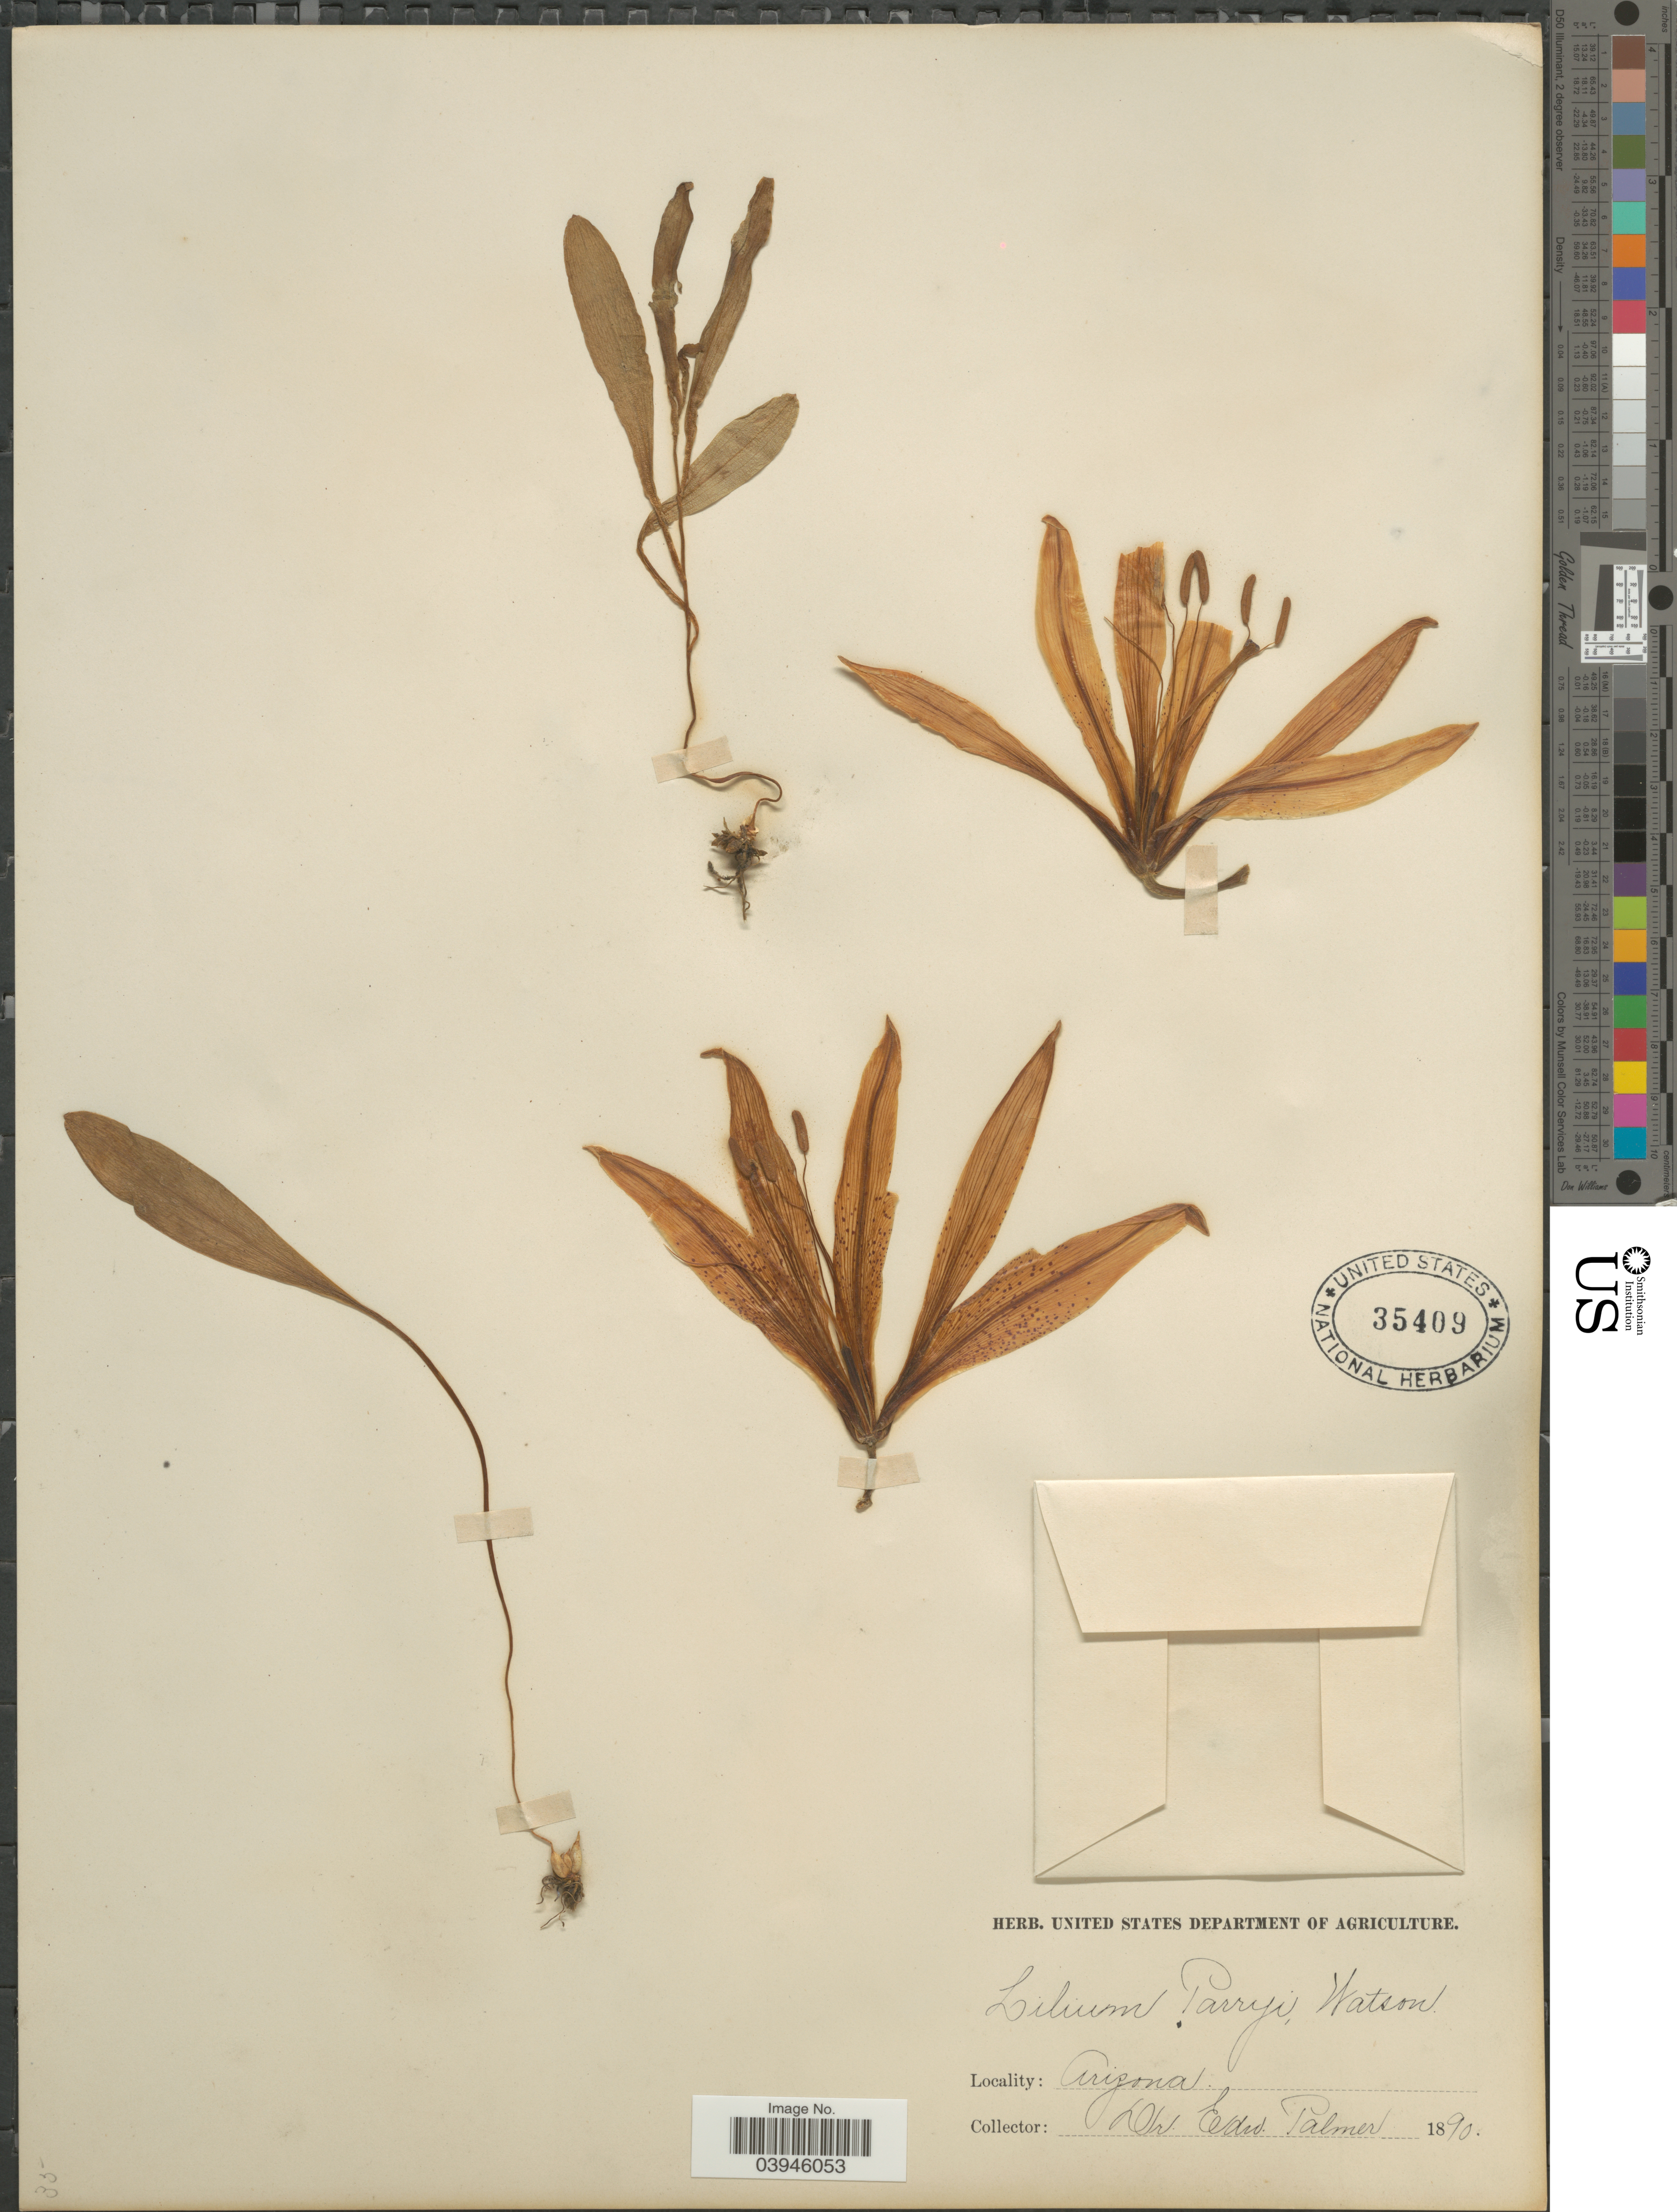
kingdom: Plantae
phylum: Tracheophyta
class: Liliopsida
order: Liliales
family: Liliaceae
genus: Lilium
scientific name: Lilium parryi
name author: S. Watson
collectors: E. Palmer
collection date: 1890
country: United States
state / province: Arizona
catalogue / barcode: US 35409